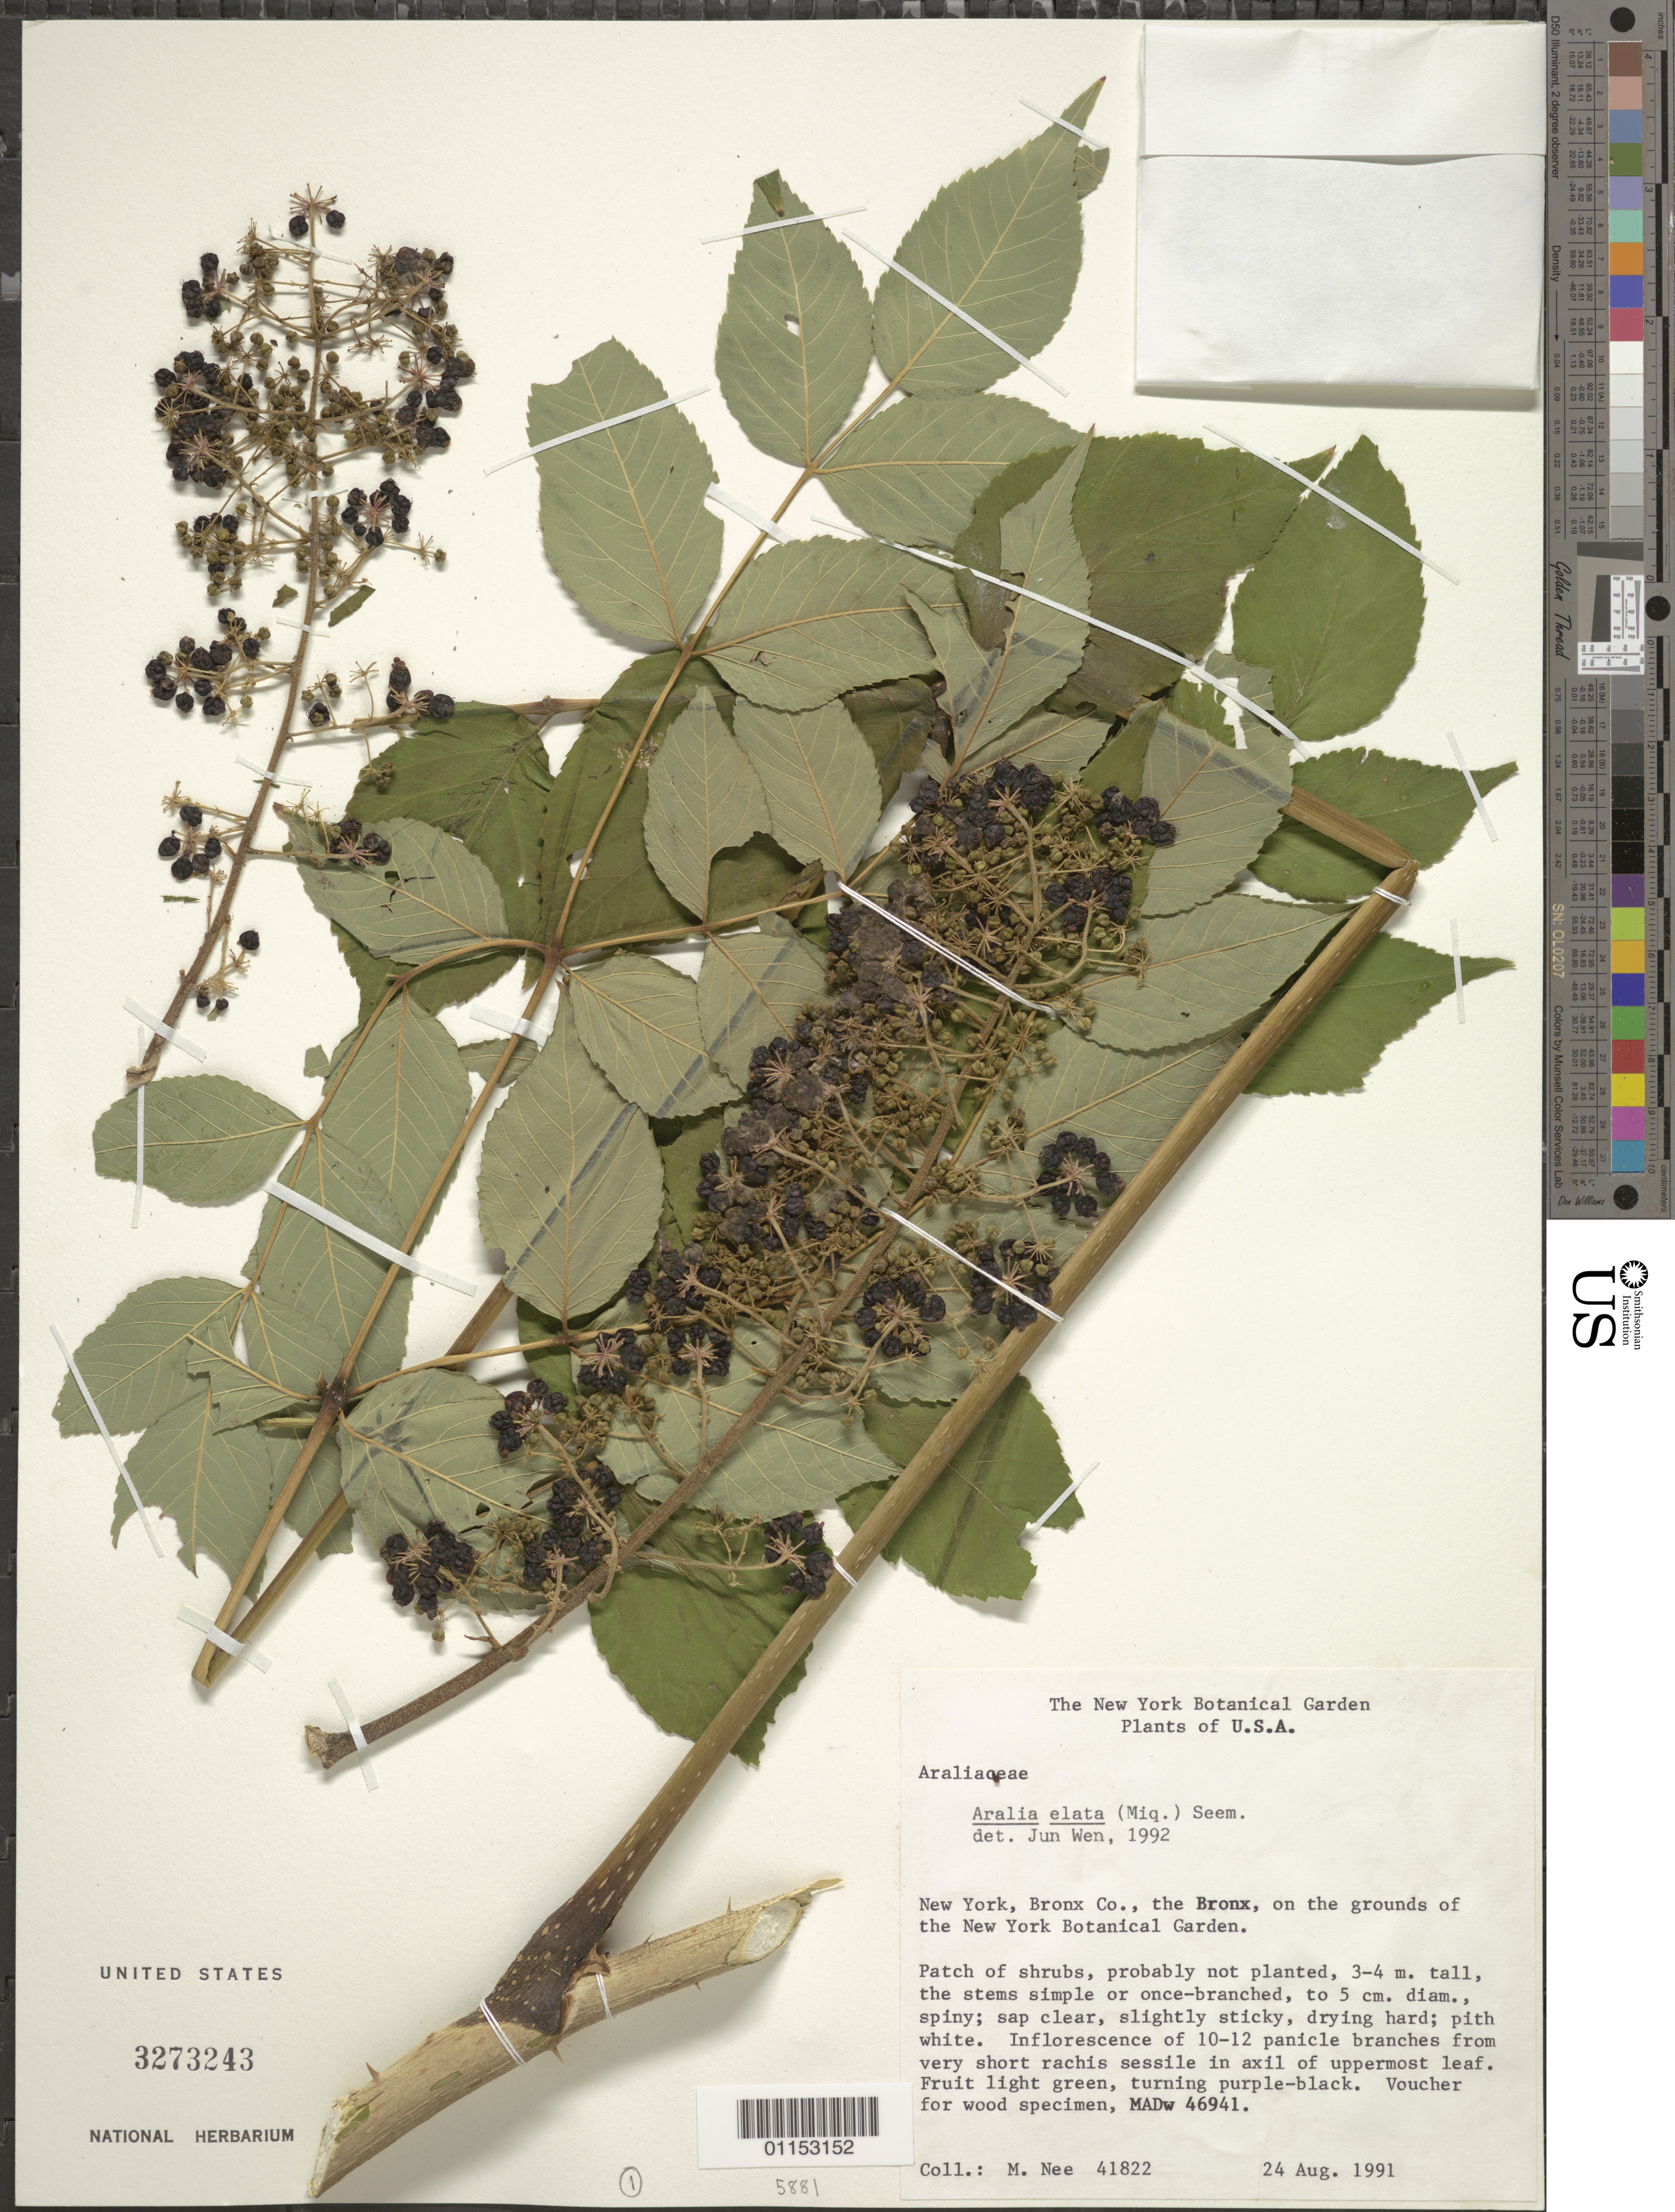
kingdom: Plantae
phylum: Tracheophyta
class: Magnoliopsida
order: Apiales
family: Araliaceae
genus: Aralia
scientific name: Aralia elata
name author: (Miq.) Seem.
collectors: M. Nee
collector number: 41822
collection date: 1991-08-24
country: United States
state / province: New York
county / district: Bronx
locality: The Bronx. New York Botanical Garden.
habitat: On the ground of garden. Patch of shrubs.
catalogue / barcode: US 3273243